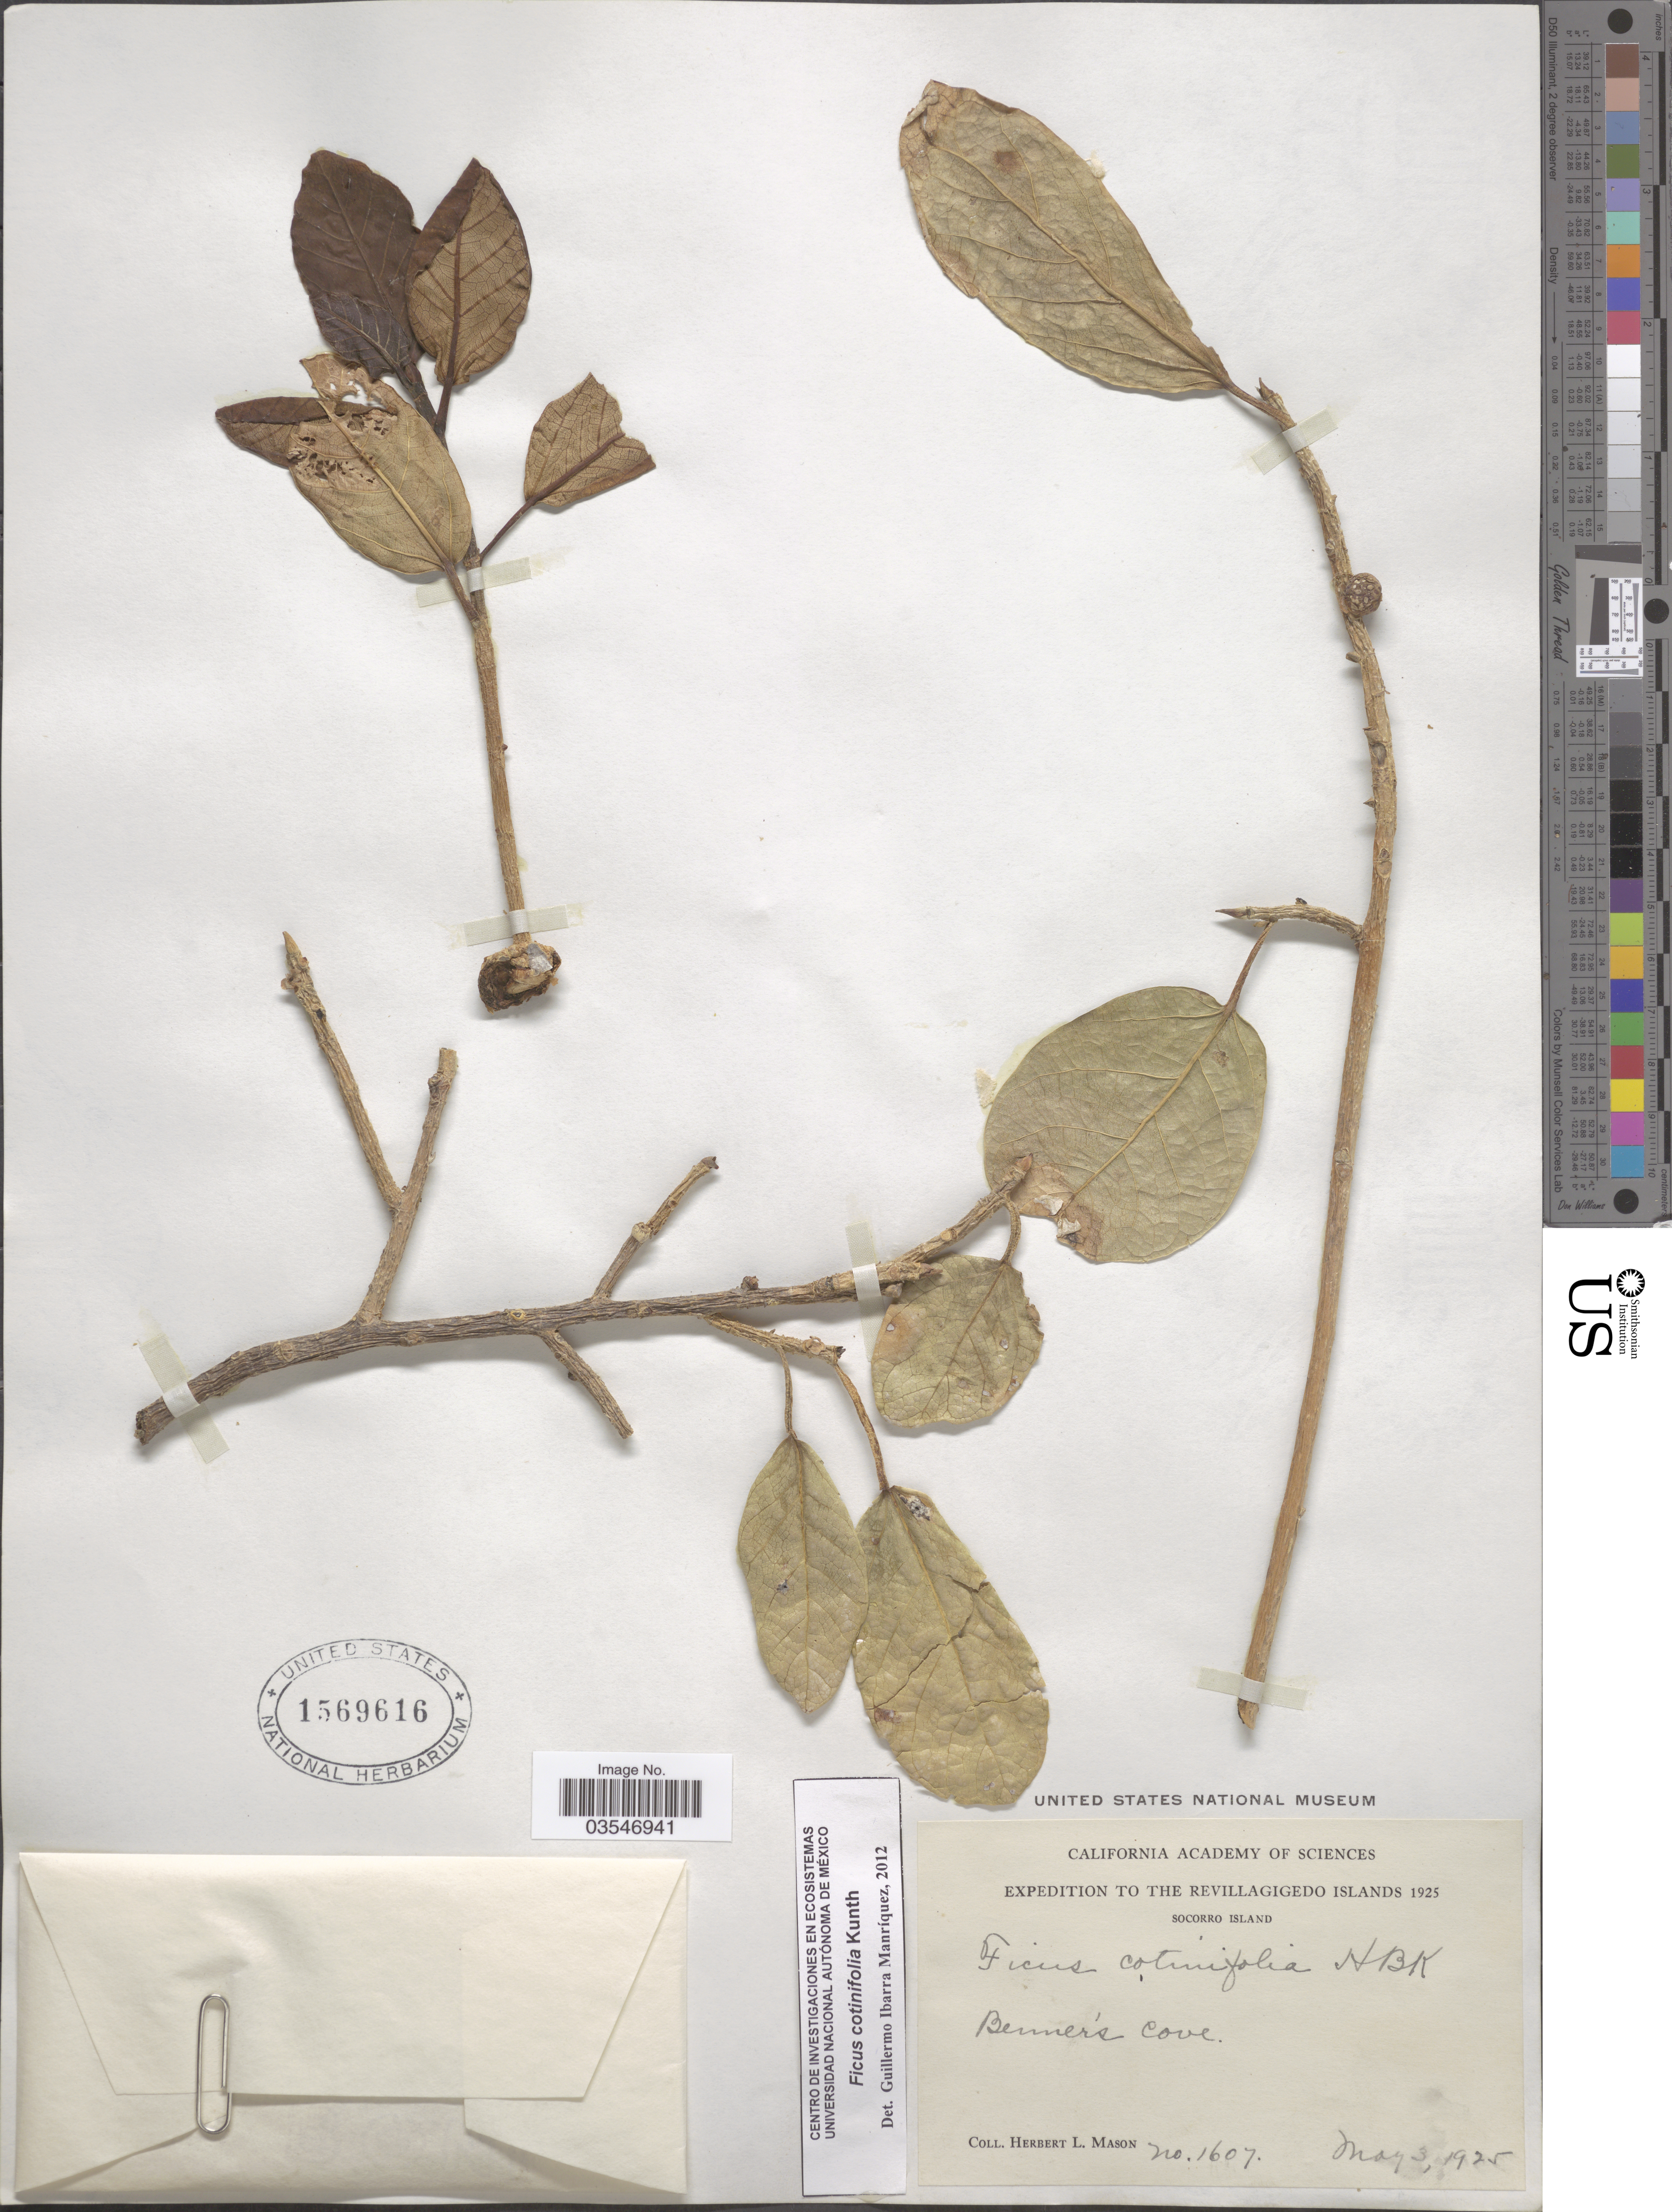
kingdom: Plantae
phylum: Tracheophyta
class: Magnoliopsida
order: Rosales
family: Moraceae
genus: Ficus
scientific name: Ficus cotinifolia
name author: Kunth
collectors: H. L. Mason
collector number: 1607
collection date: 1925-05-03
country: Mexico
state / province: Colima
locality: Revillagigedo Islands. Socorro Island. Benner's Cove.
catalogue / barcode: US 1569616